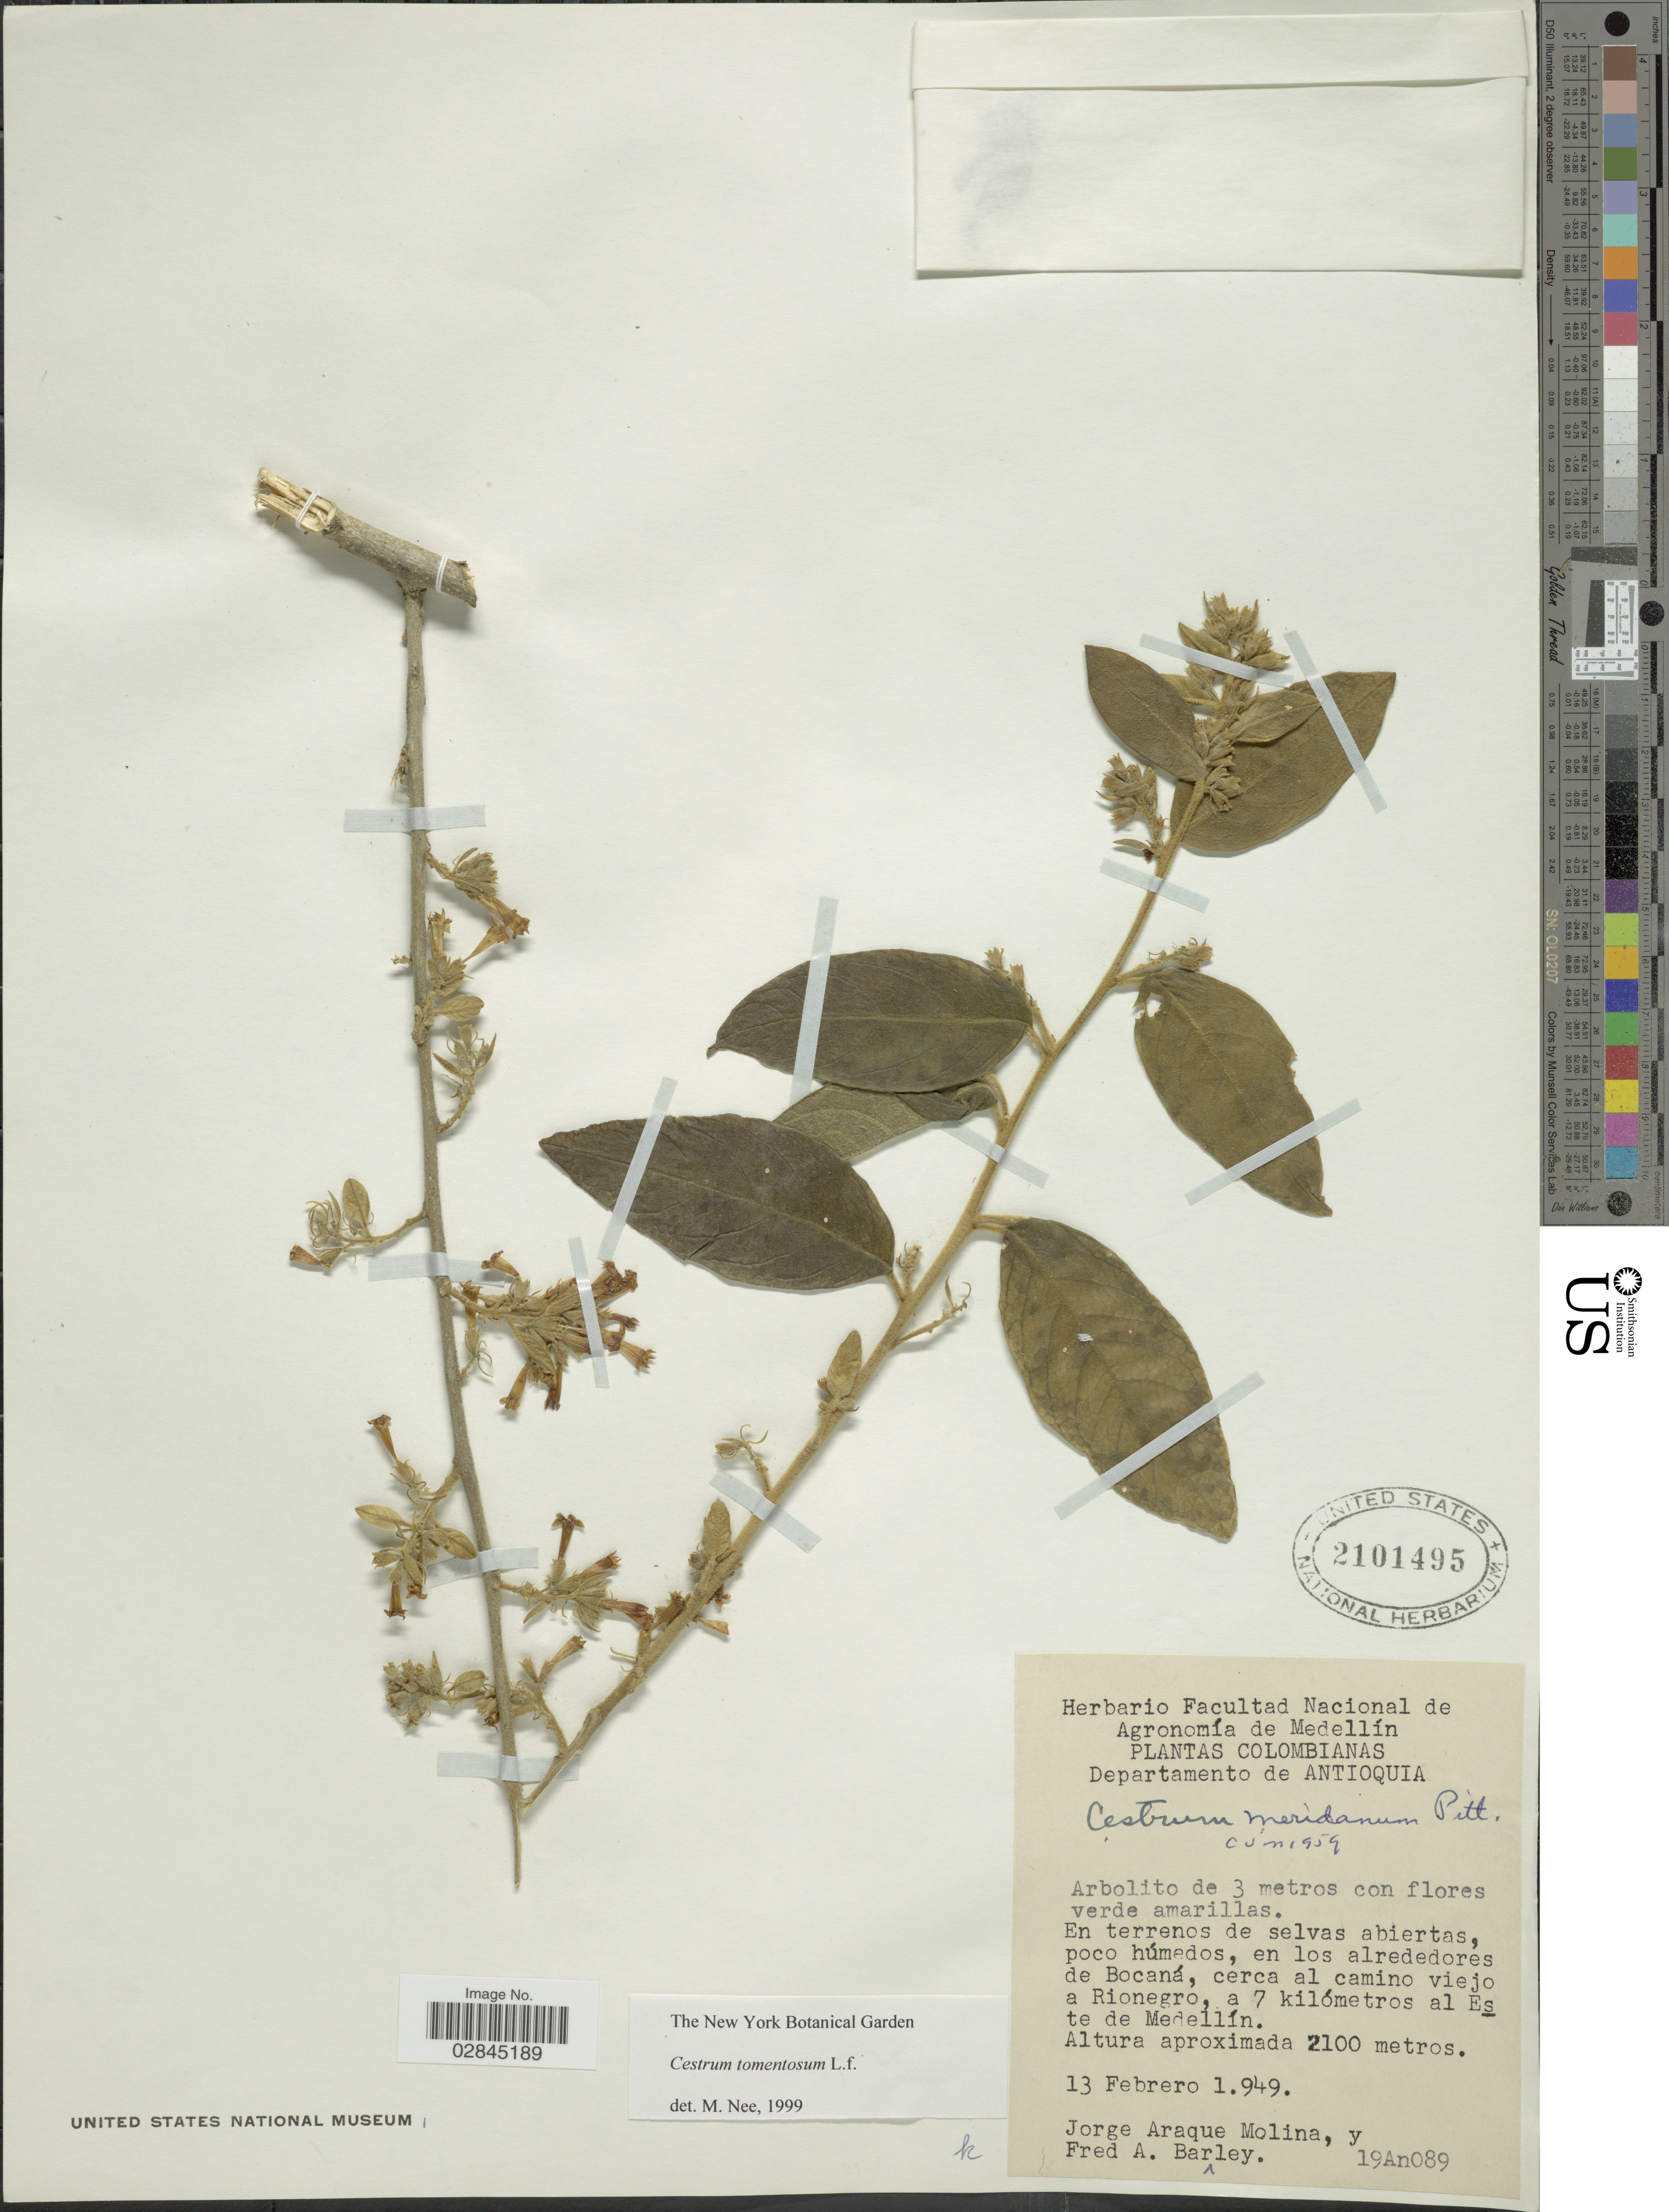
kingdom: Plantae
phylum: Tracheophyta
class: Magnoliopsida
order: Solanales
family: Solanaceae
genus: Cestrum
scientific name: Cestrum tomentosum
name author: L. f.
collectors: J. A. Molina & F. A. Barkley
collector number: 19An089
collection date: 1949-02-13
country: Colombia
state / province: Antioquia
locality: Departamento de Antioquia, en los alrededores de Bocaná, cerca al camino viejo a Rionegro, a 7 kilómetros al Este de Medellín.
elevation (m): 2100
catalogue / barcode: US 2101495